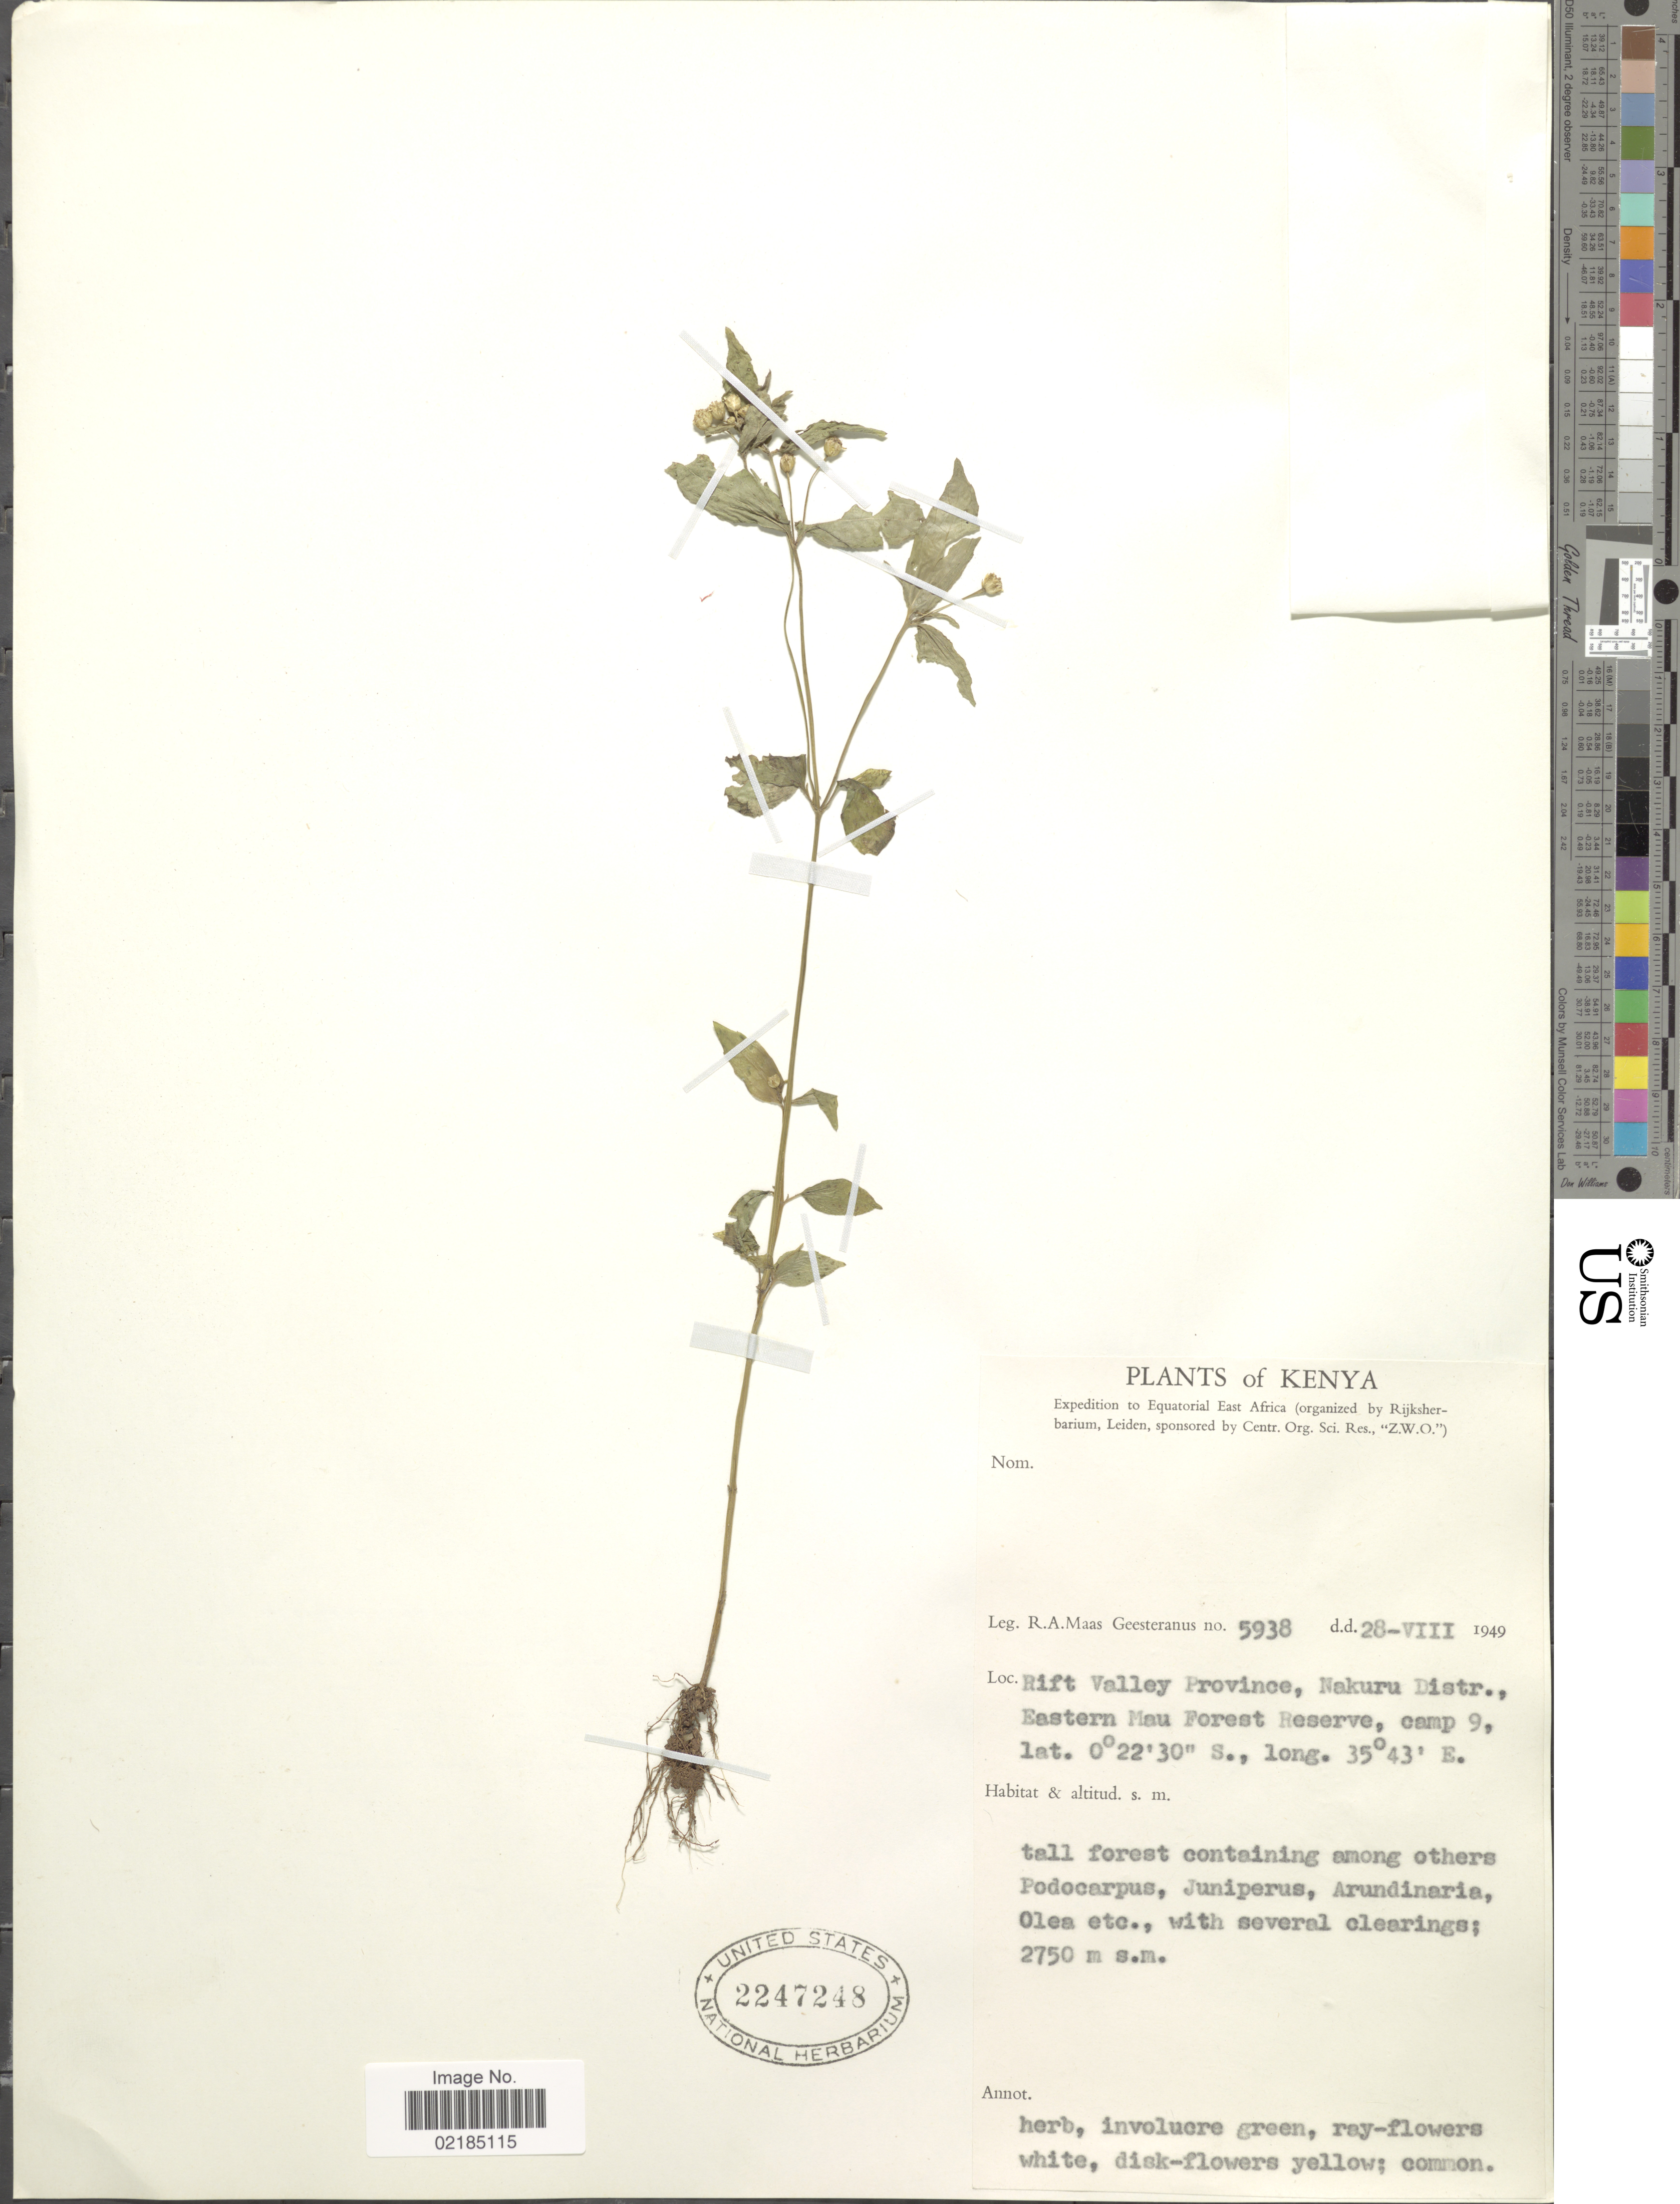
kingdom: Plantae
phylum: Tracheophyta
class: Magnoliopsida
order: Asterales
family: Asteraceae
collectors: R. A. Maas Geesteranus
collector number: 5938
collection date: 1949-08-28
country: Kenya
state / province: Nakuru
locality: Rift Valley Province, Nakuru Distr., Eastern Mau Forest Reserve, camp 9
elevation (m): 2750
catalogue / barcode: US 2247248